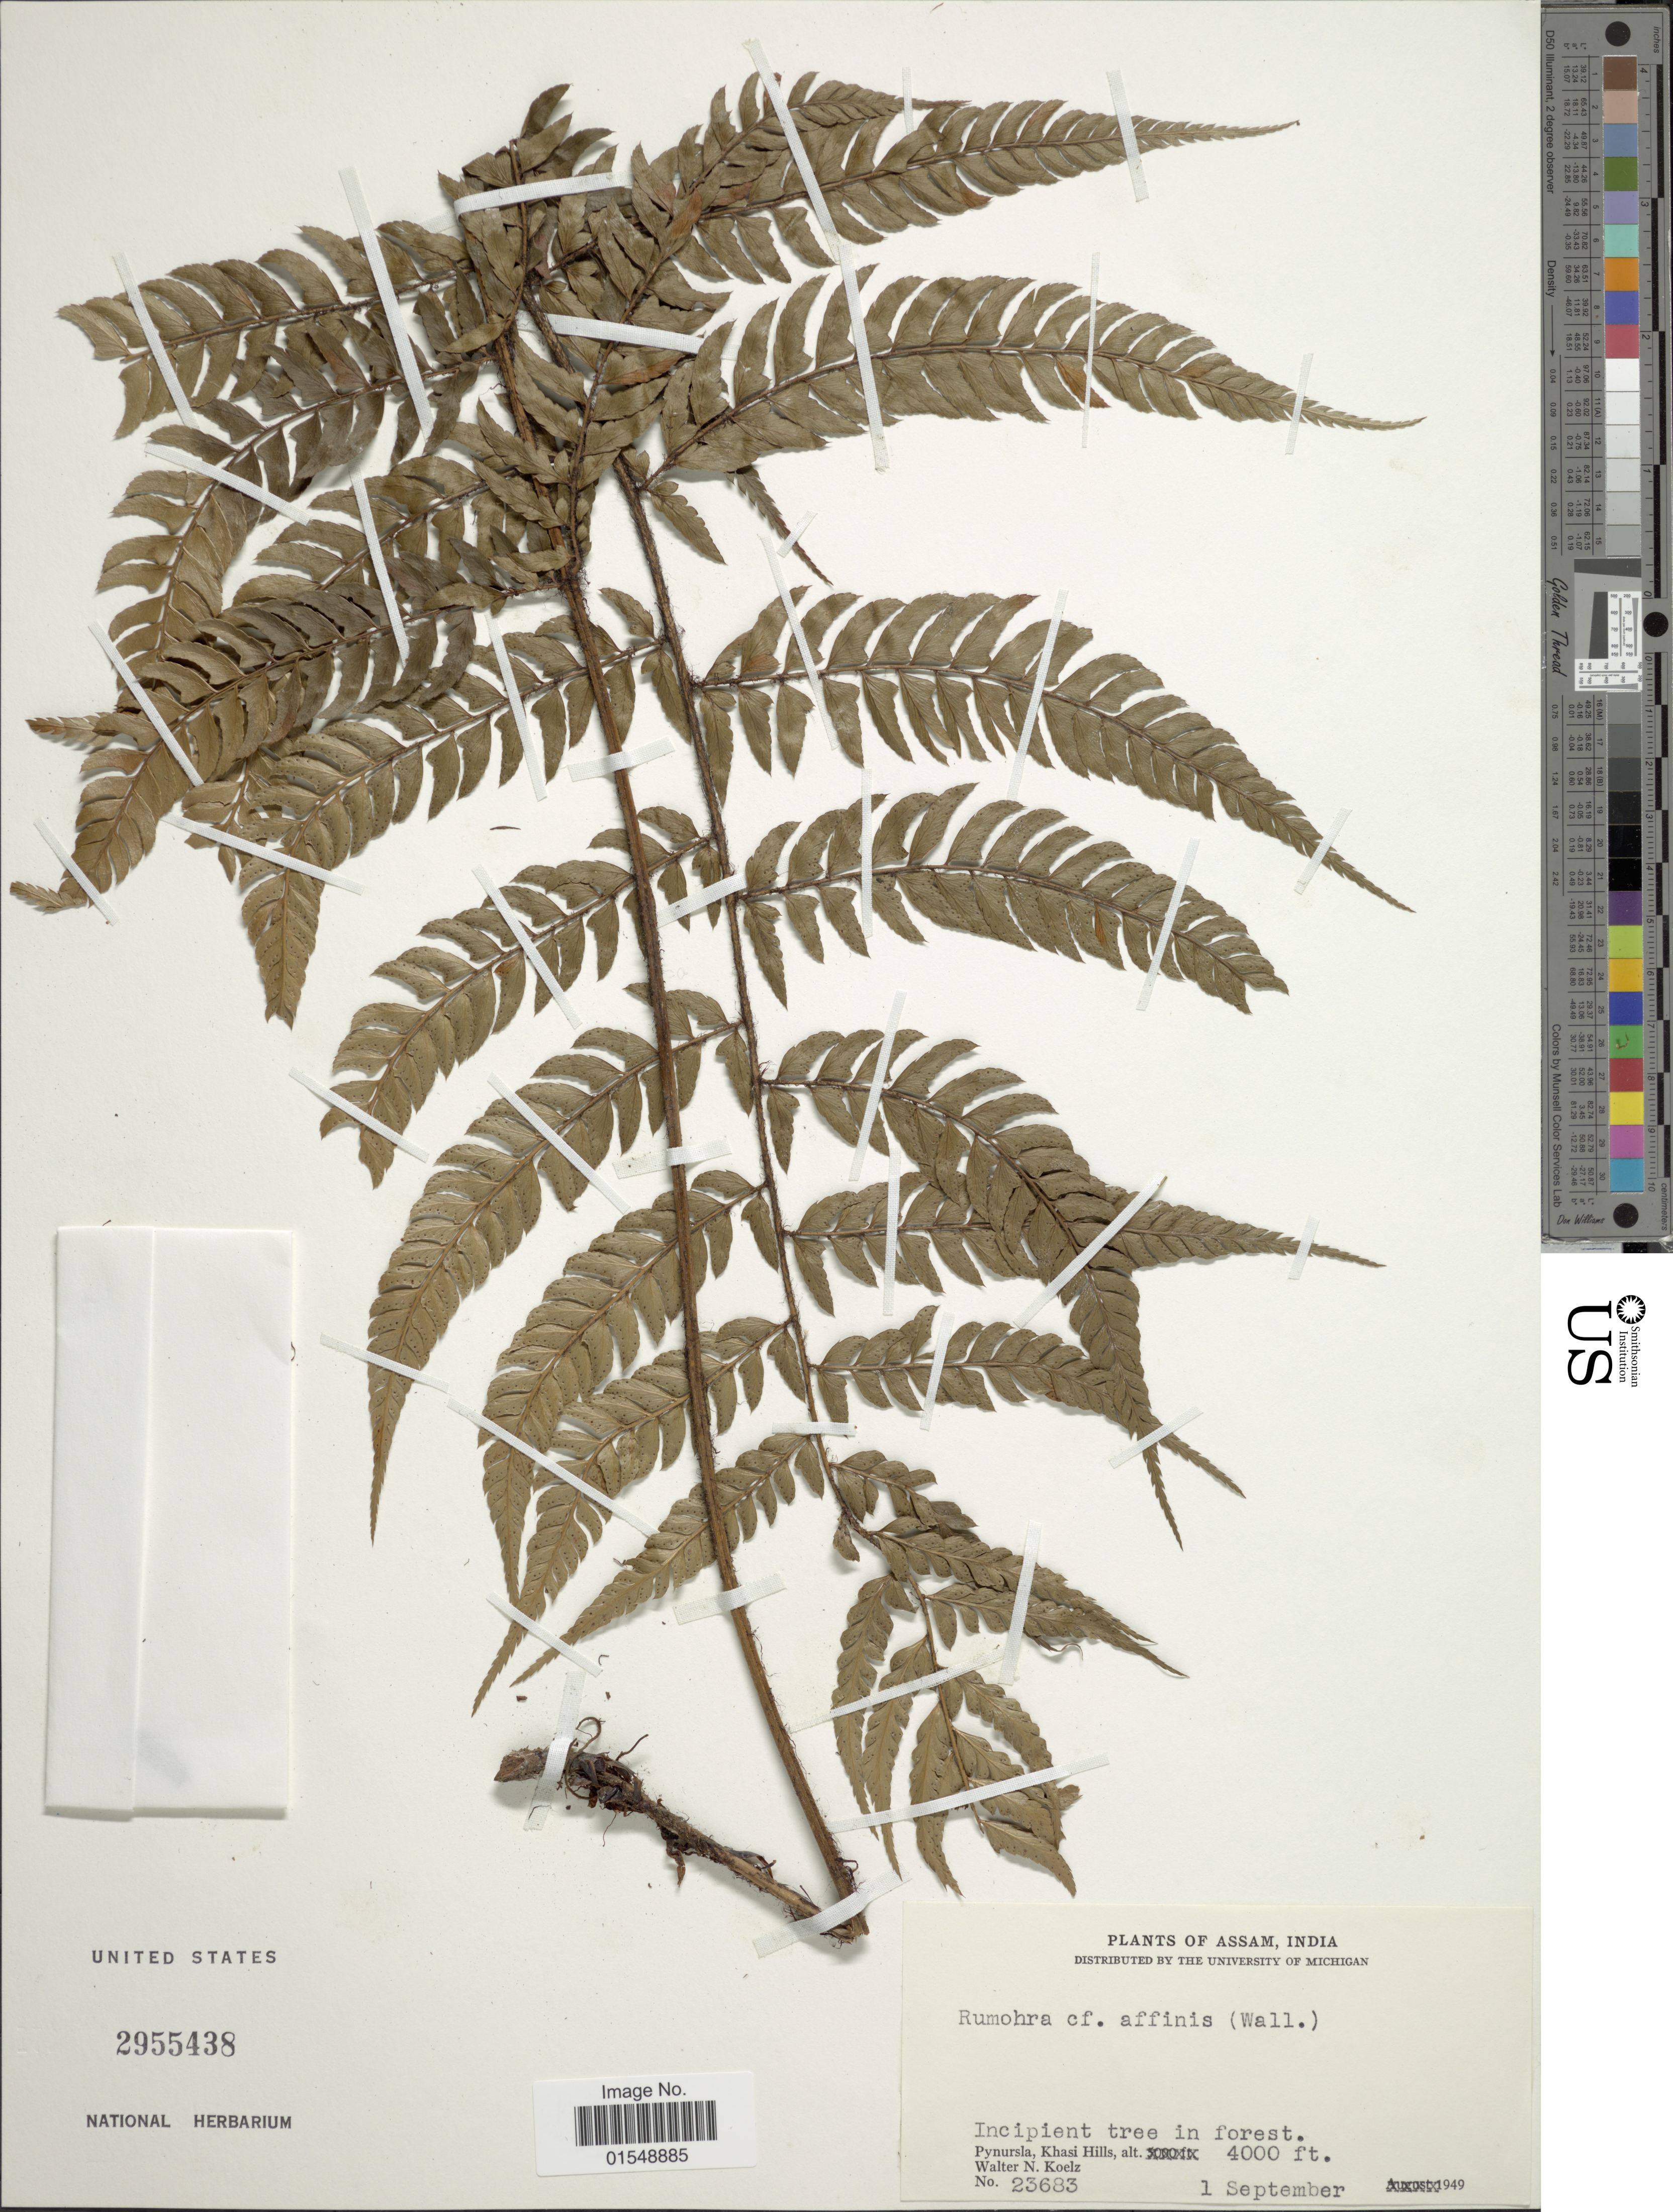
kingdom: Plantae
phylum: Tracheophyta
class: Polypodiopsida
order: Polypodiales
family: Dryopteridaceae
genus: Arachniodes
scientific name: Arachniodes affinis (Wall.) comb. ined.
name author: (Wall.)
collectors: W. N. Koelz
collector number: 23683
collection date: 1949-09-01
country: India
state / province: Meghalaya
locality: Pynursla, Khasi Hills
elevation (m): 1219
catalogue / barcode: US 2955438